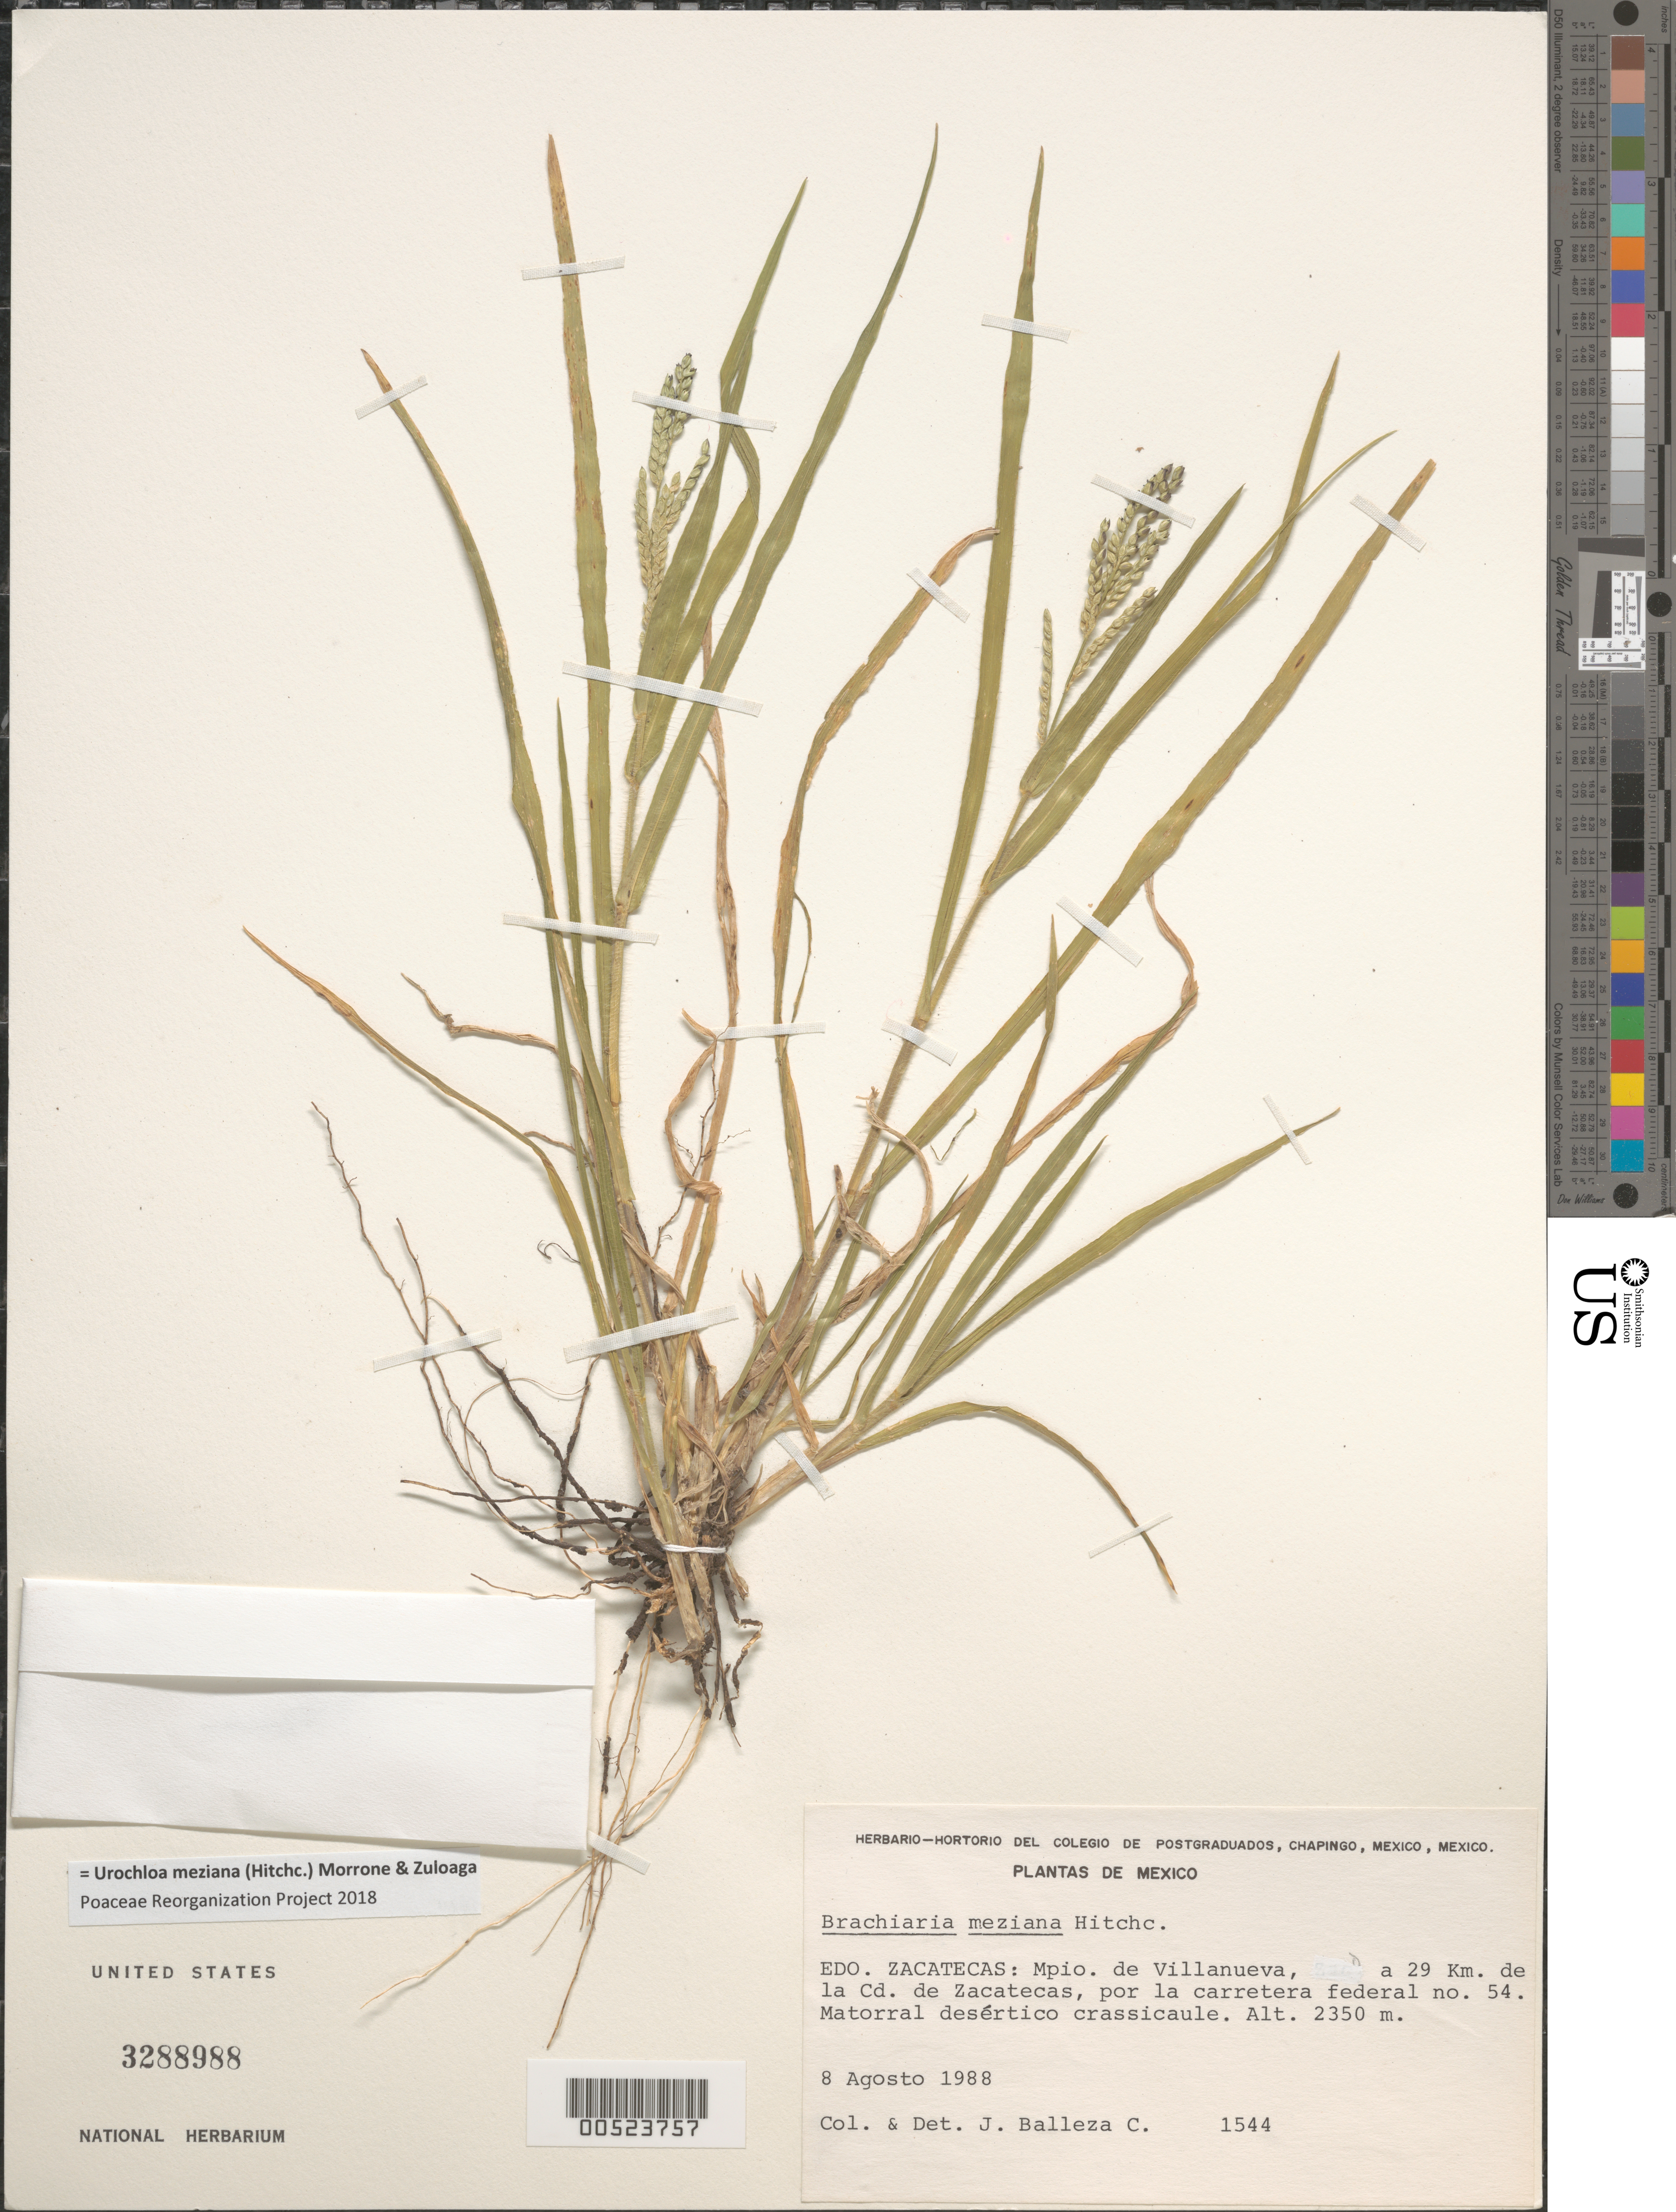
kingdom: Plantae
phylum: Tracheophyta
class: Liliopsida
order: Poales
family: Poaceae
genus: Brachiaria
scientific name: Brachiaria meziana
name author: Hitchc.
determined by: Balleza C., J. J.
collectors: J. J. Balleza C.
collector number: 1544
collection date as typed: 8 Aug 1988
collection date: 1988-08-08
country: Mexico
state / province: Zacatecas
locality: Mpio. de Villanueva, a 29 km de la Cd. de Zacatecas, por la carretera federal no. 54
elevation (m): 2350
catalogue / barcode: US 3288988